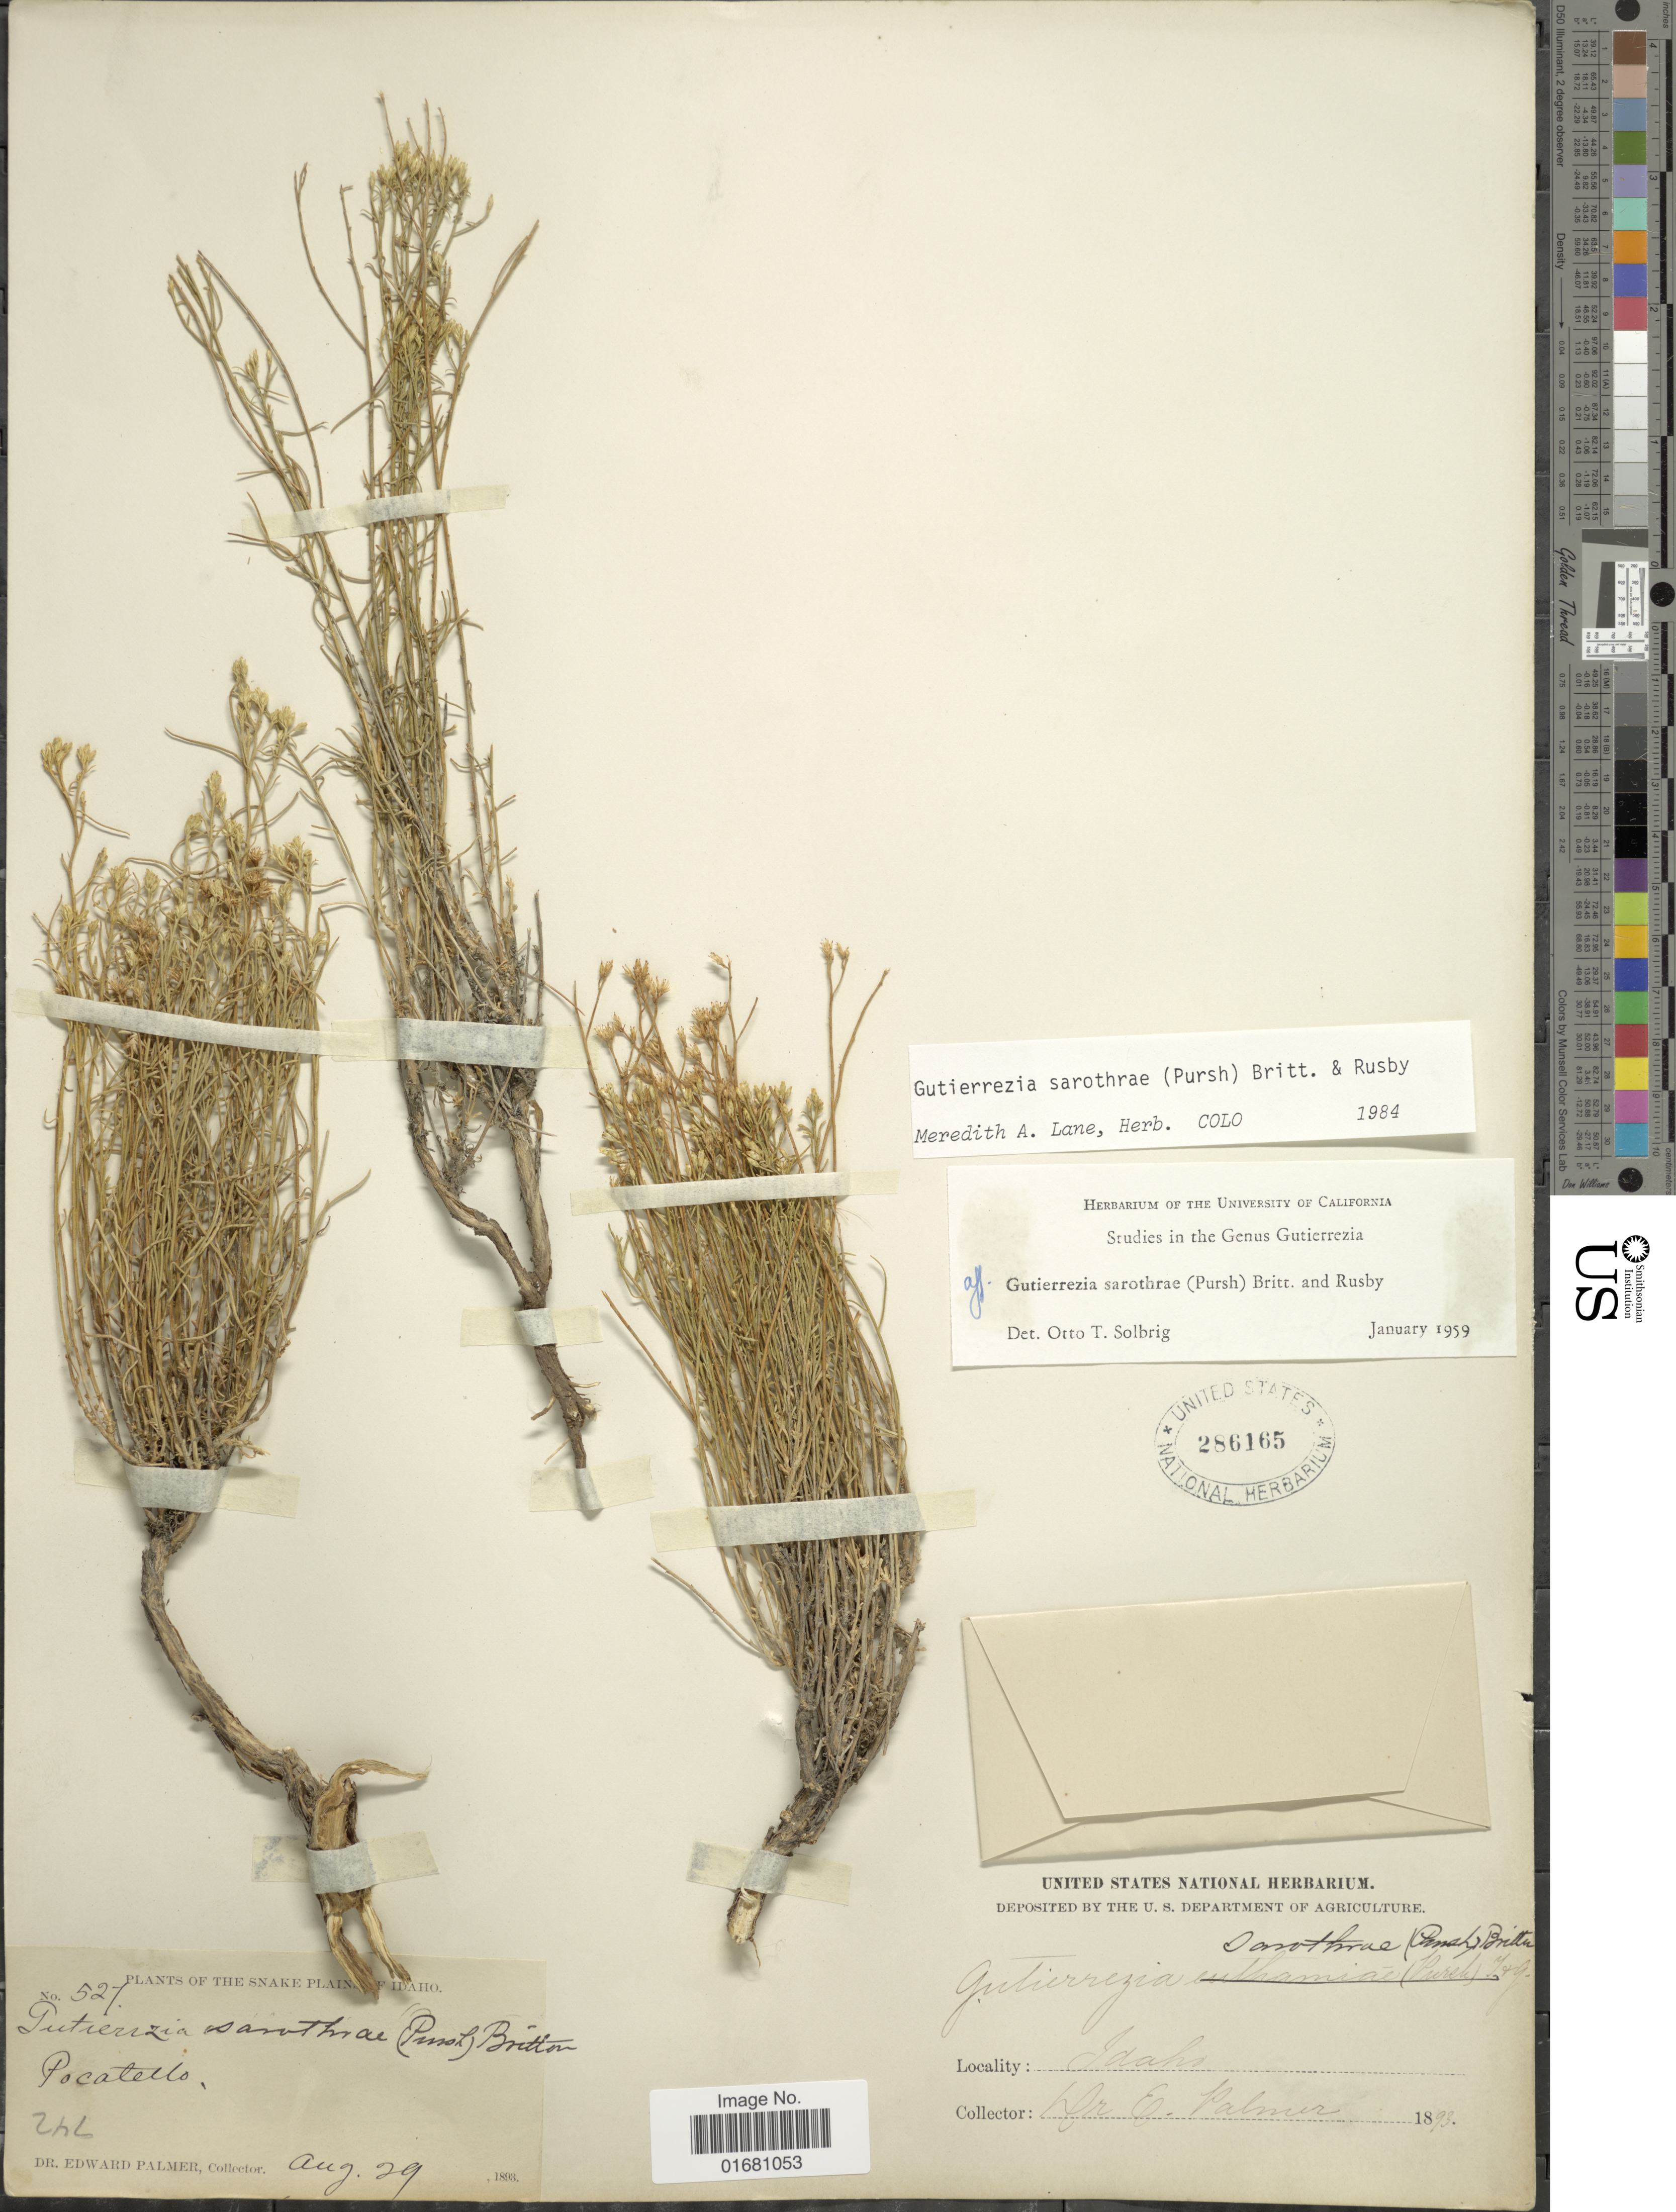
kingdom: Plantae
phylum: Tracheophyta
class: Magnoliopsida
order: Asterales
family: Asteraceae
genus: Gutierrezia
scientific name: Gutierrezia sarothrae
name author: (Pursh) Britton & Rusby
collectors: E. Palmer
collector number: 527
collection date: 1893-08-29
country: United States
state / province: Idaho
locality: Pocatello, The Snake Plain of Idaho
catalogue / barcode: US 286165